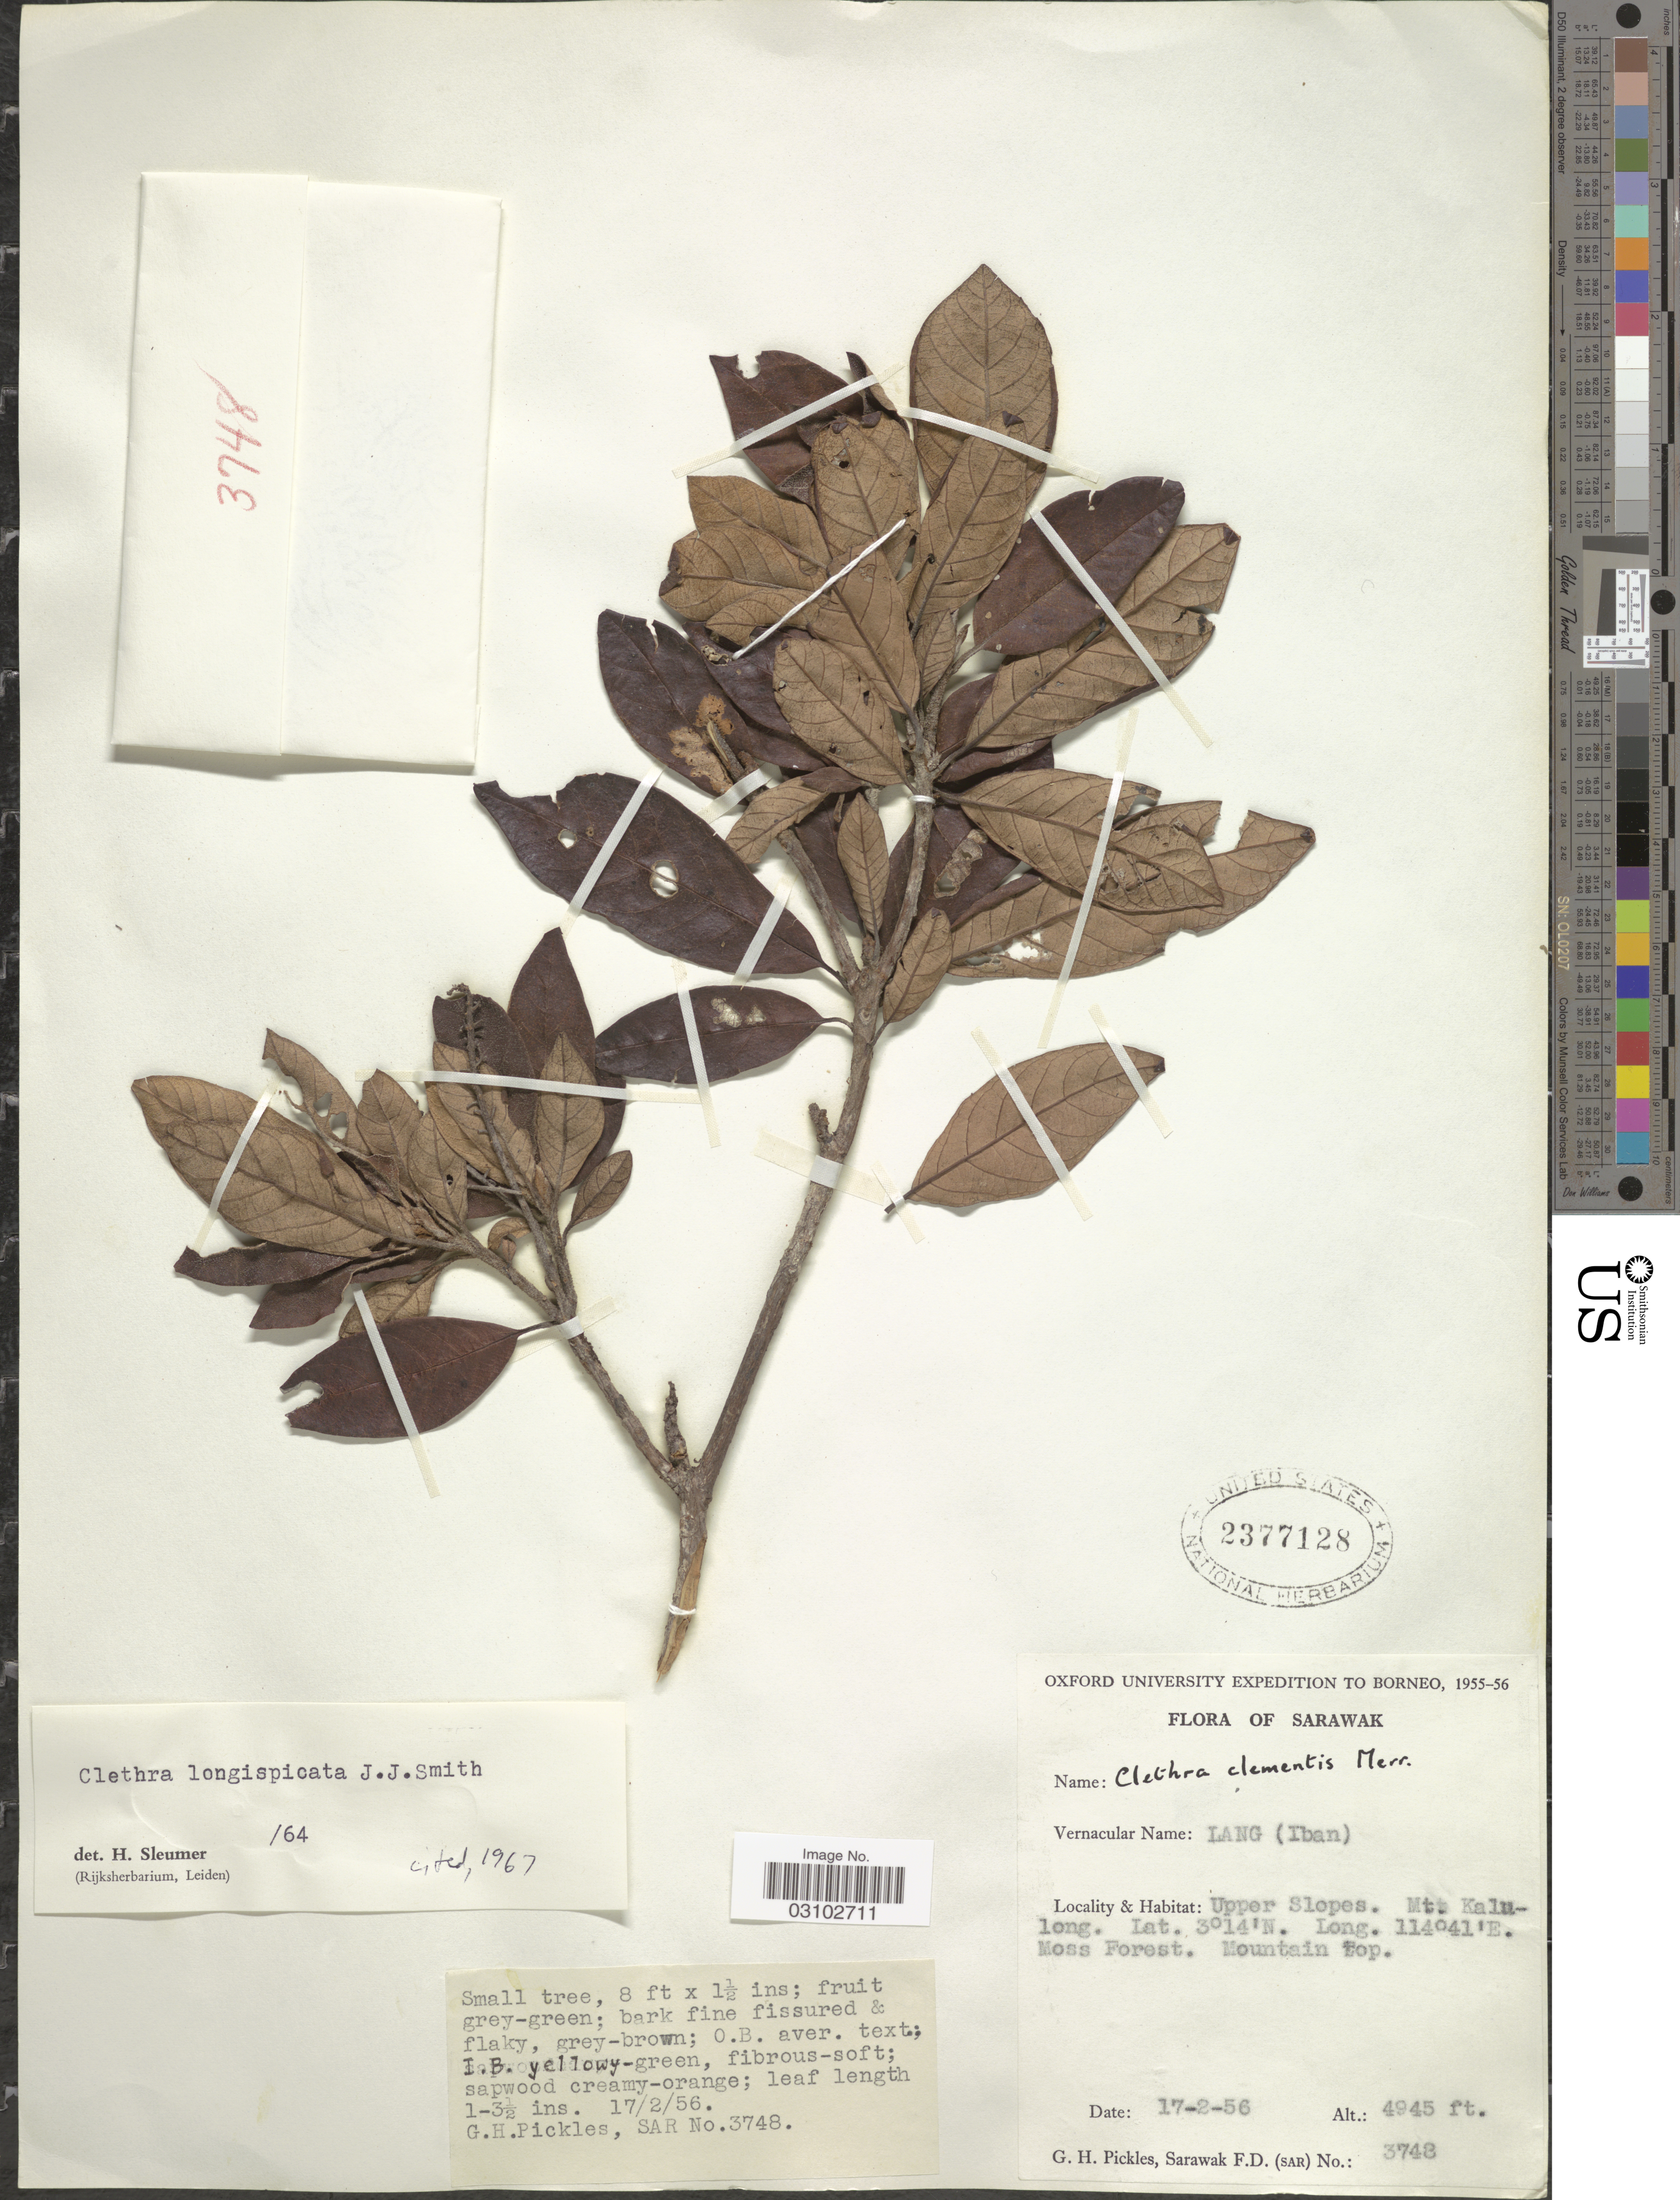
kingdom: Plantae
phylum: Tracheophyta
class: Magnoliopsida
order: Ericales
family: Clethraceae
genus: Clethra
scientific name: Clethra longispicata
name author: J.J. Sm.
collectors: G. Pickles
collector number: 3748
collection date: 1956-02-17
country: Malaysia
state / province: Sarawak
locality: Upper Slopes. Mt. Kalulong. Moss Forest.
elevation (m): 1507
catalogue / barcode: US 2377128